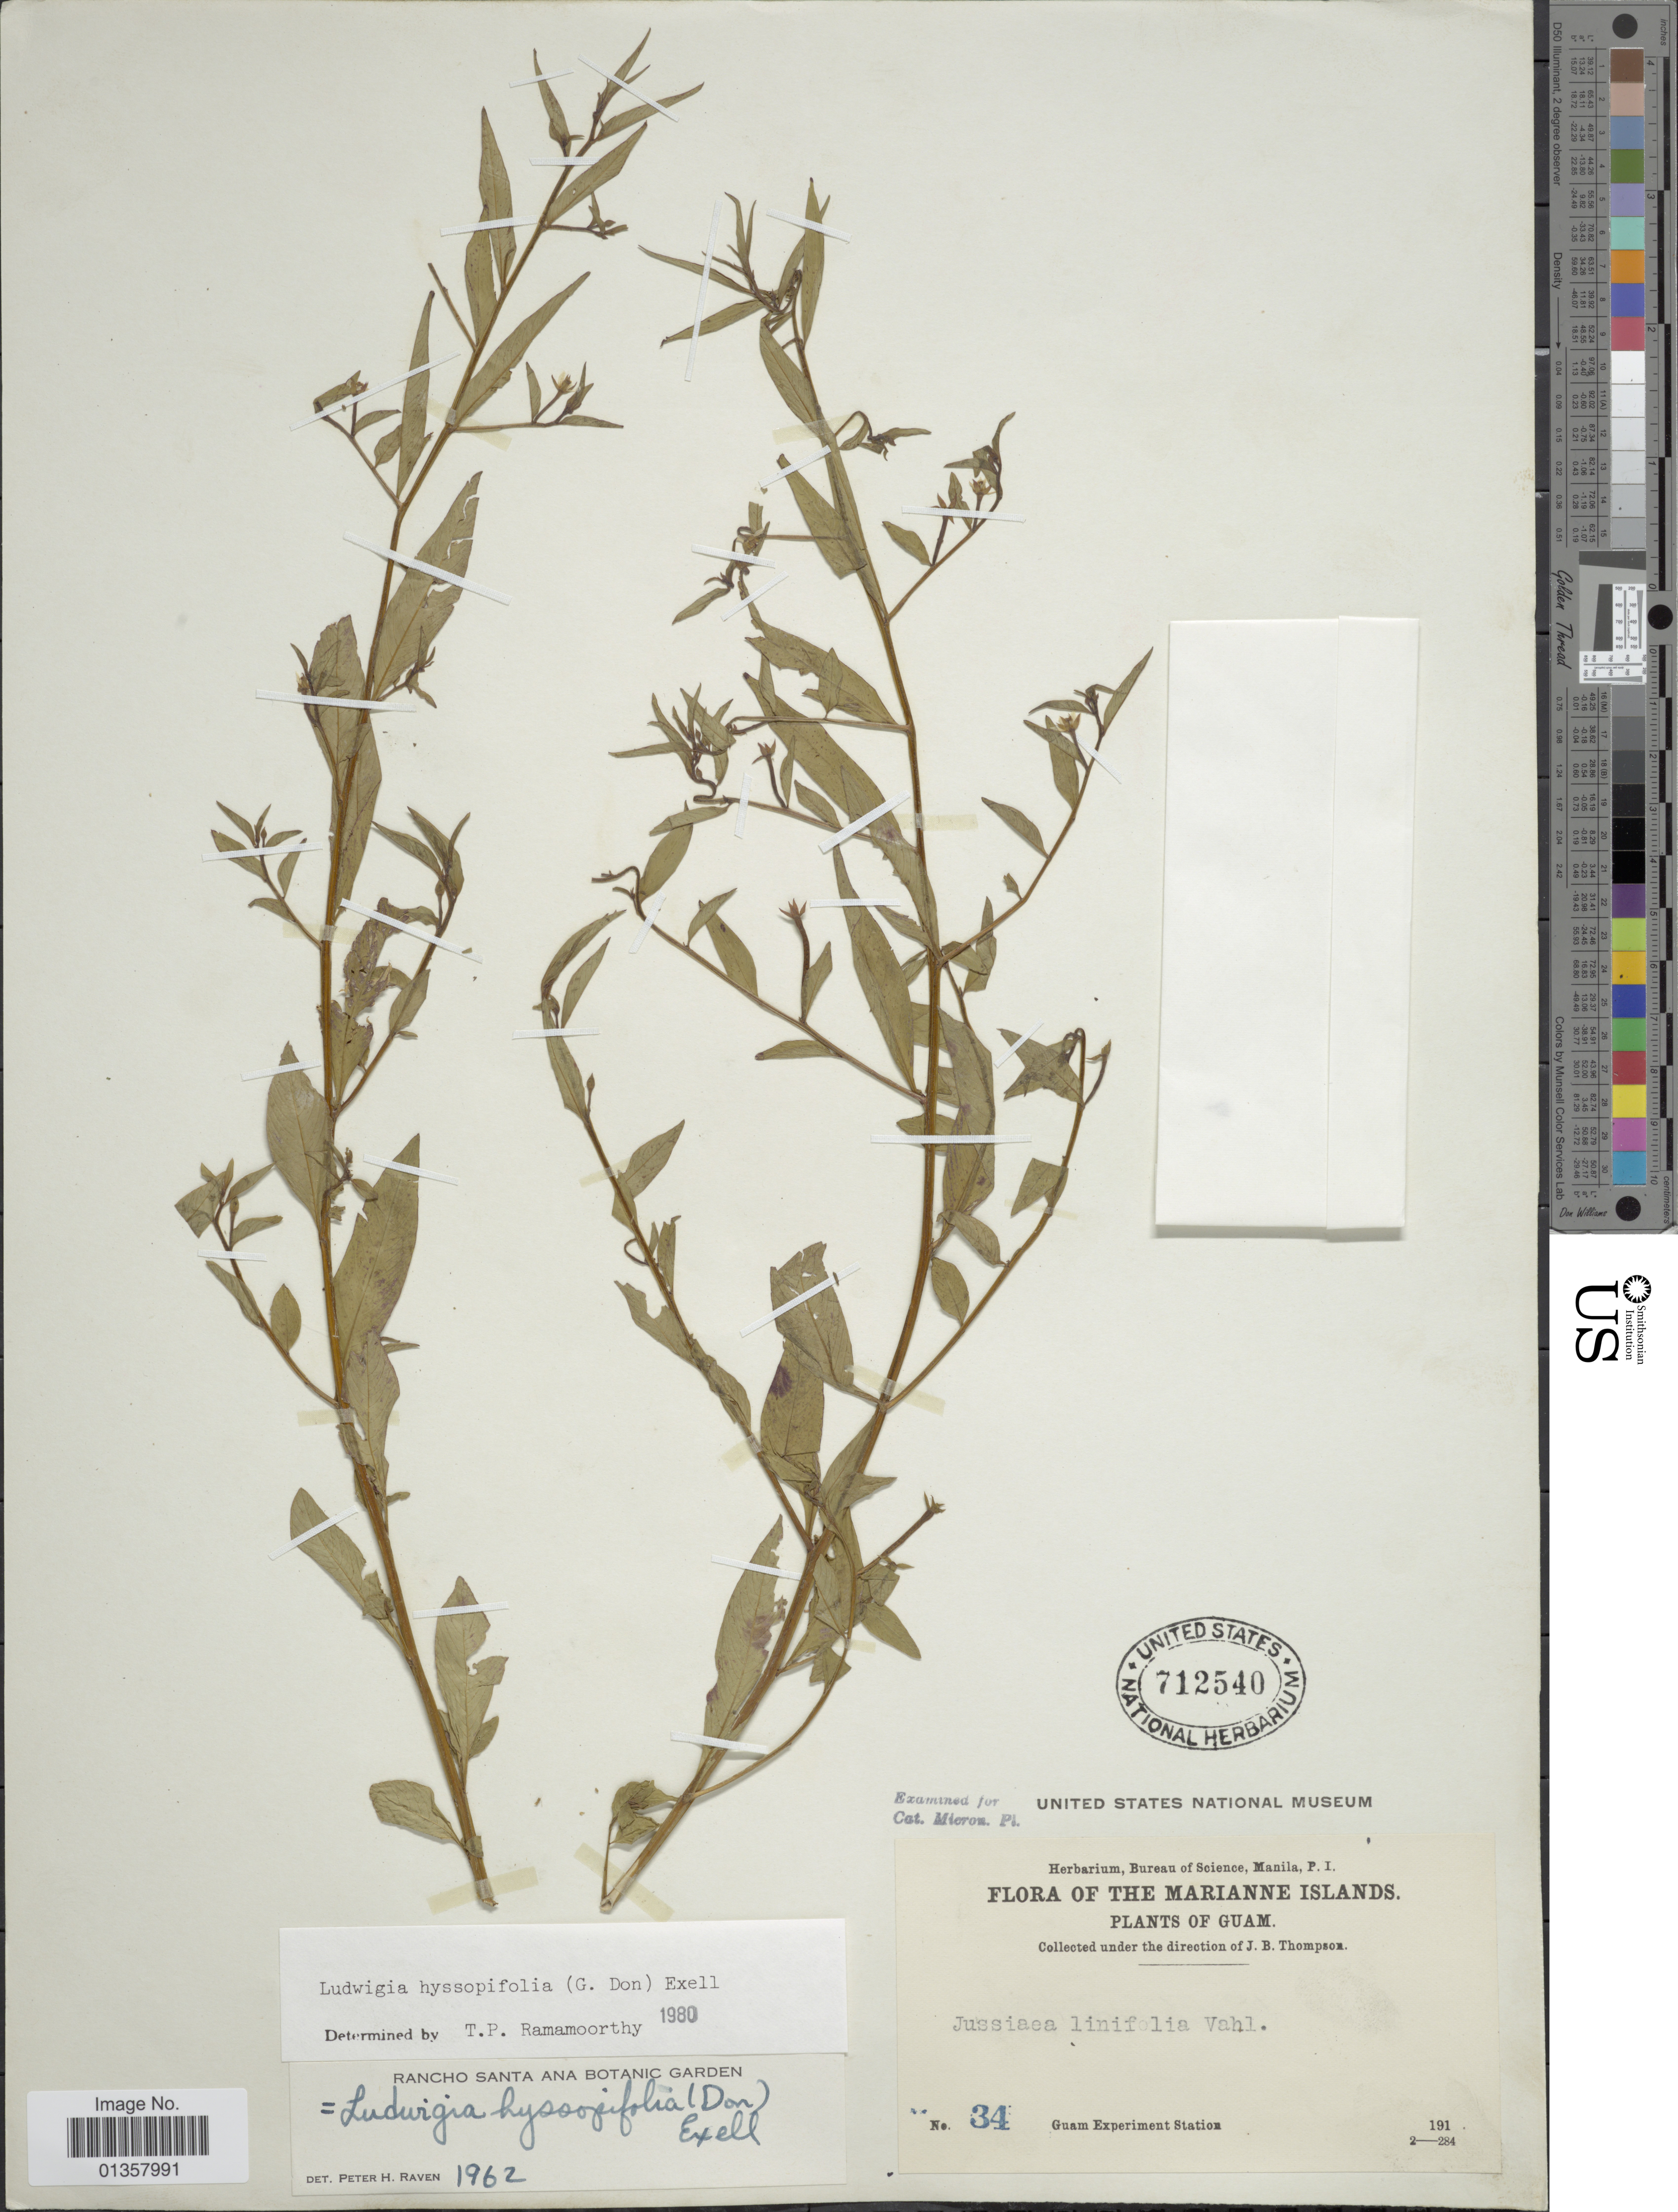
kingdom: Plantae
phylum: Tracheophyta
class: Magnoliopsida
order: Myrtales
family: Onagraceae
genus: Ludwigia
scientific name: Ludwigia hyssopifolia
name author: (G. Don) Exell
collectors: J. B. Thompson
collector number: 34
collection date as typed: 191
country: Guam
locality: The Marianne Islands, Guam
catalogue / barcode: US 712540